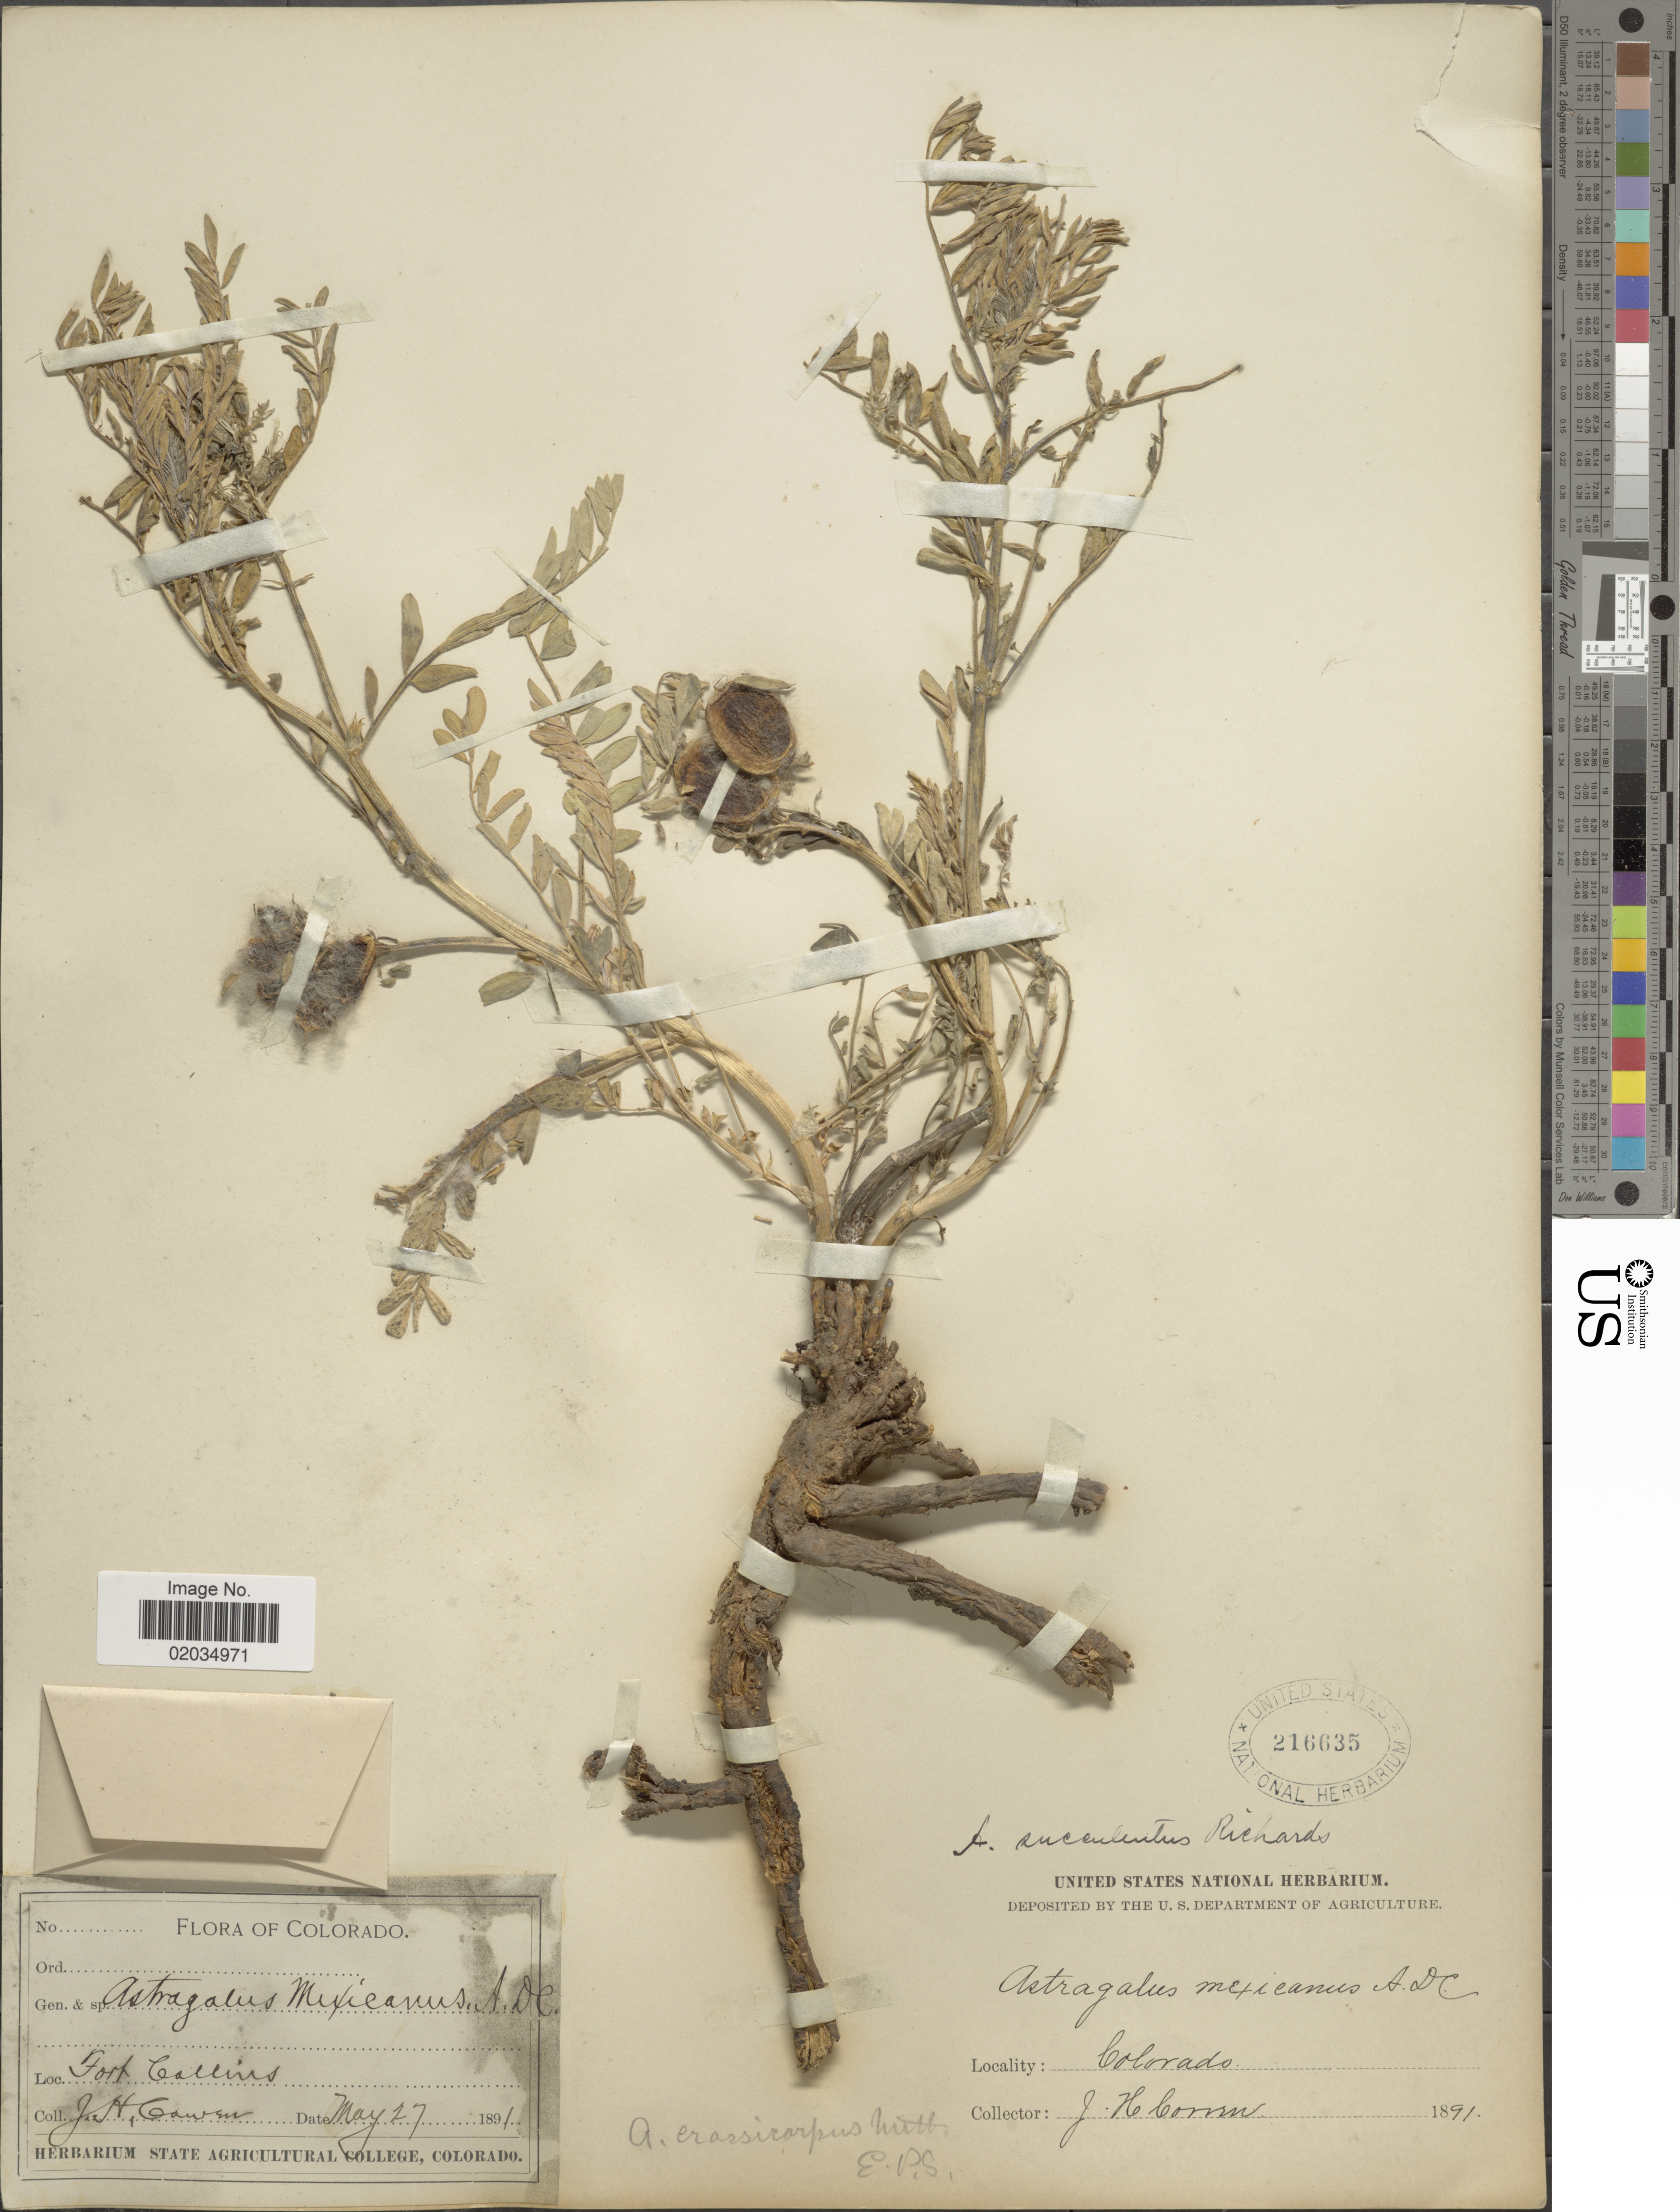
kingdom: Plantae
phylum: Tracheophyta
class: Magnoliopsida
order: Fabales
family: Fabaceae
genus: Astragalus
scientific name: Astragalus succulentus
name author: Richardson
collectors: J. H. Cowen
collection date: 1891-05-27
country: United States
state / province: Colorado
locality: Fort Collins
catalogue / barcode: US 216635